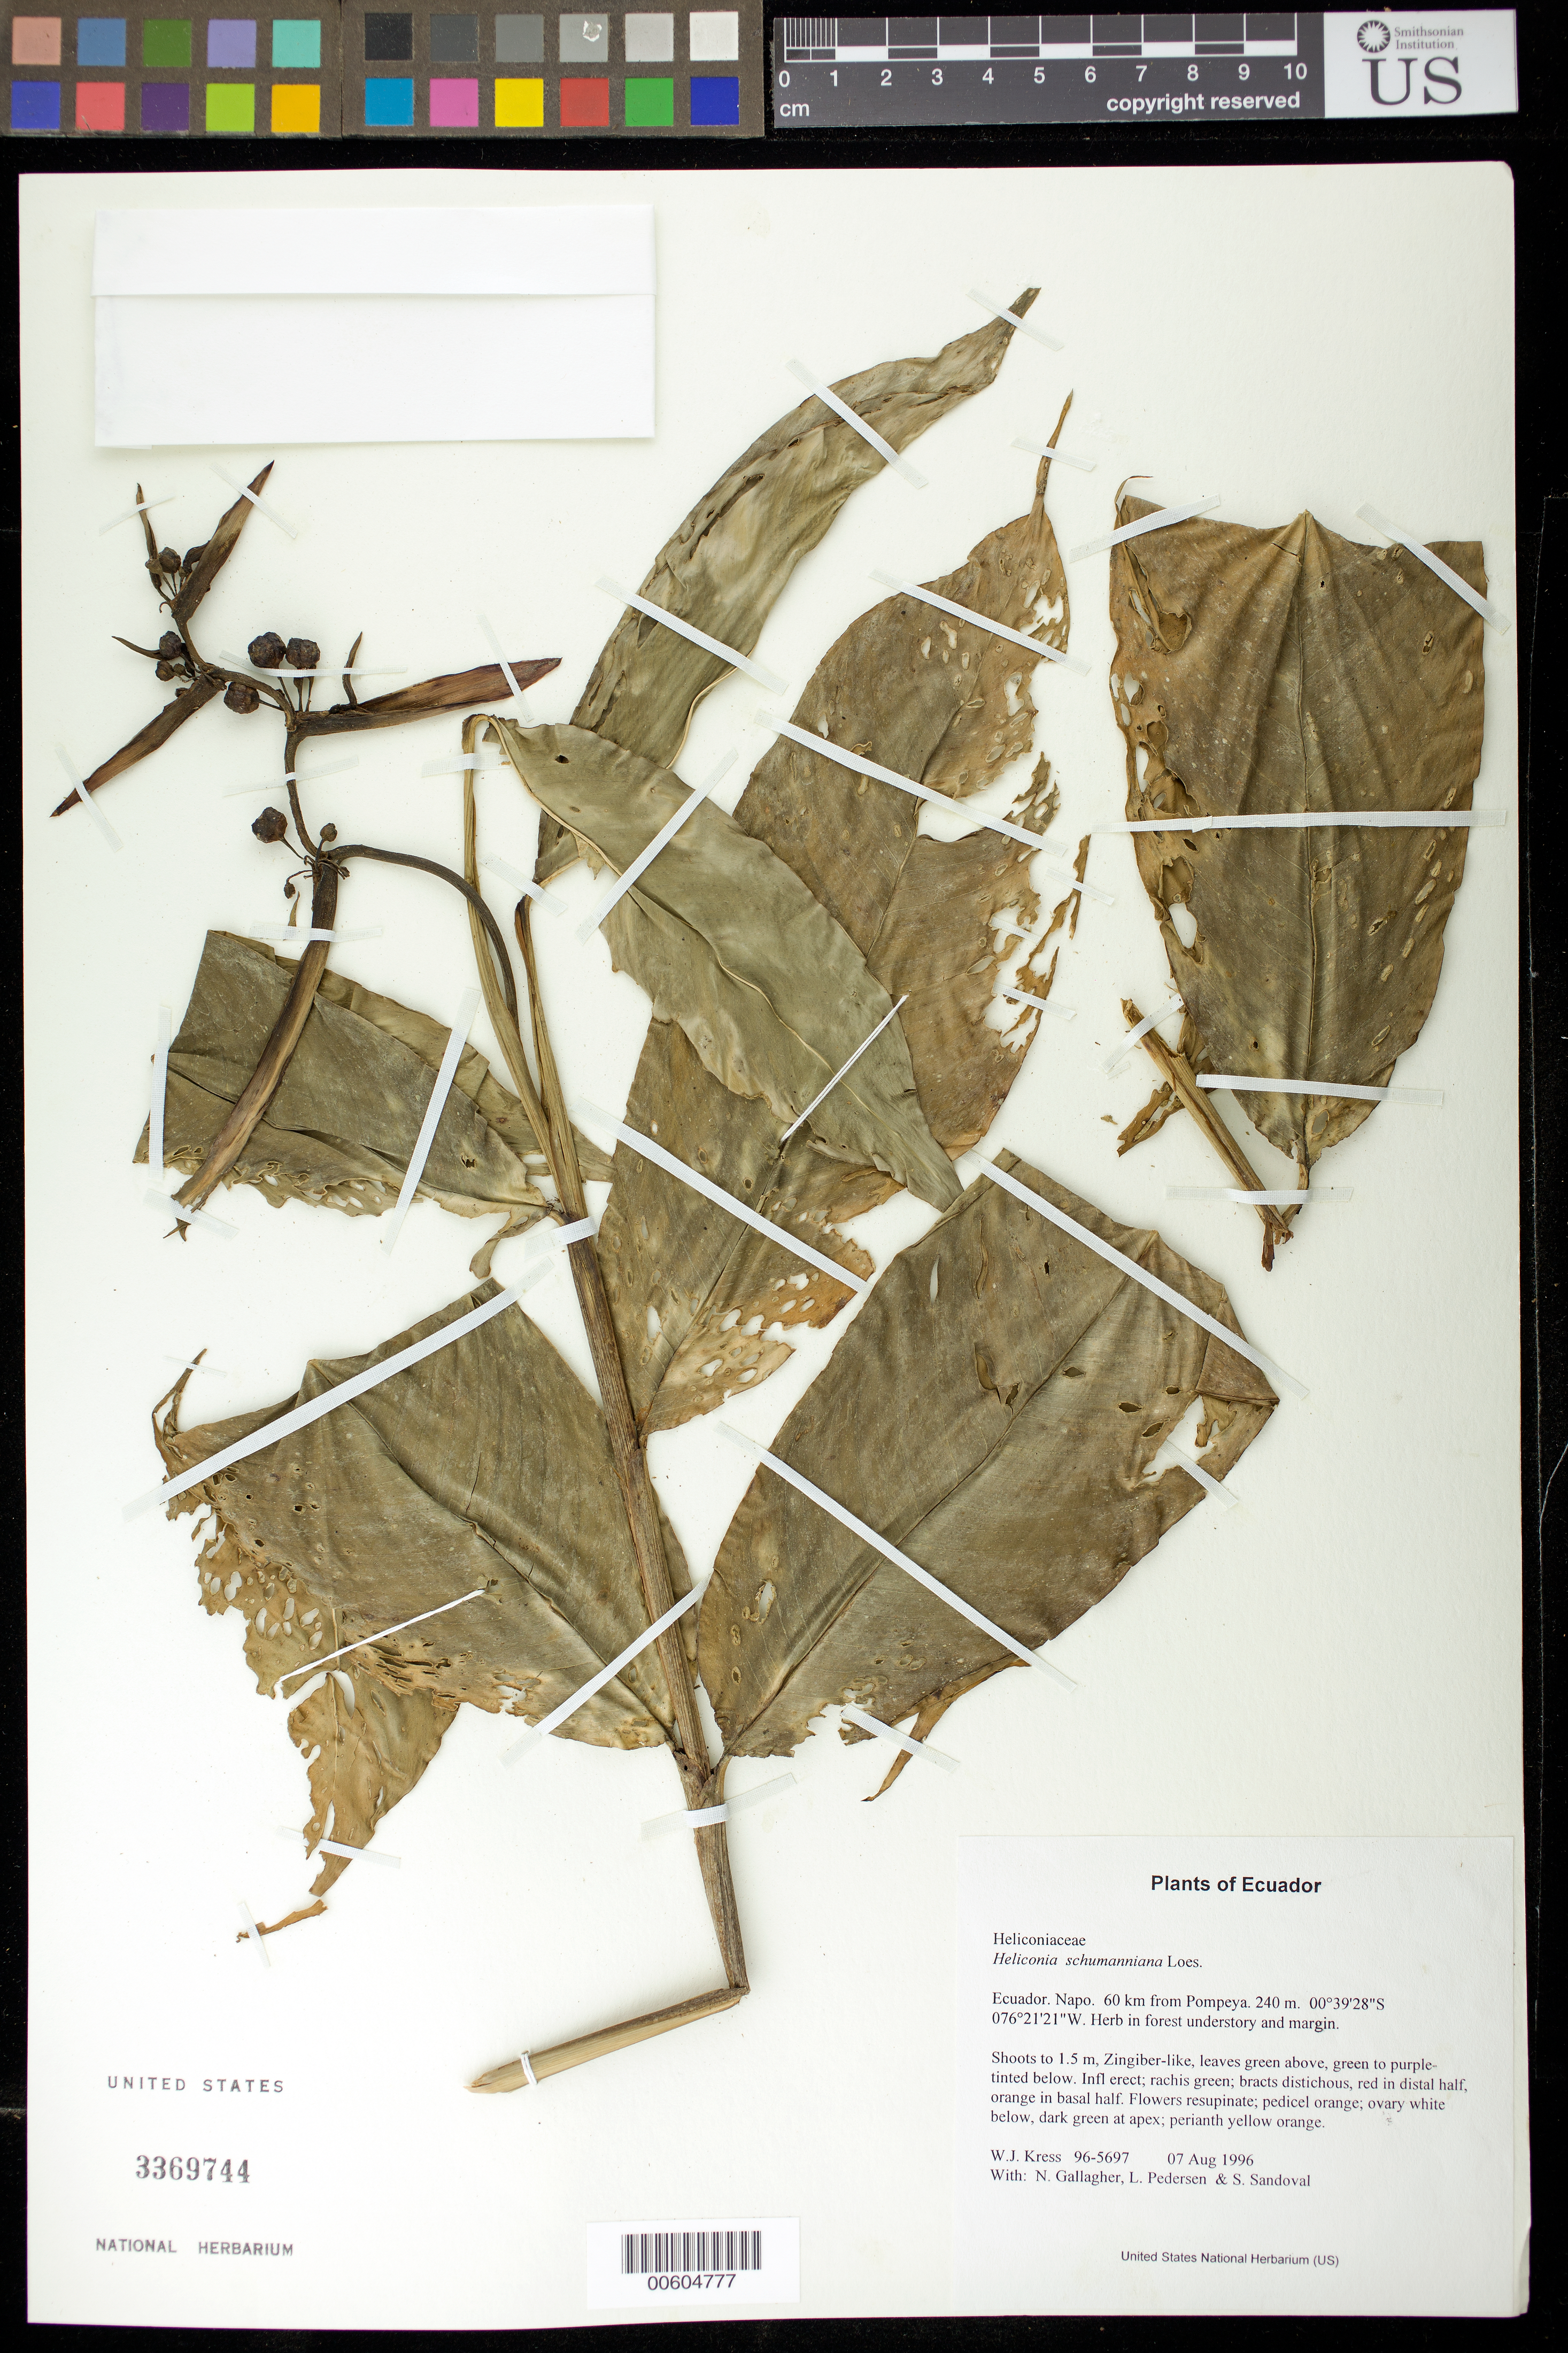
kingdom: Plantae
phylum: Tracheophyta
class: Liliopsida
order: Zingiberales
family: Heliconiaceae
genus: Heliconia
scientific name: Heliconia schumanniana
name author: Loes.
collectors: W. J. Kress, N. L. Gallagher, L. Pedersen & S. Sandoval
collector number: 96-5697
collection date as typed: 07 Aug 1996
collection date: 1996-08-07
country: Ecuador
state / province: Napo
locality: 60 km from Pompeya.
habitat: Herb in forest understory and margin.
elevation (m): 240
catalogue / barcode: US 3369744